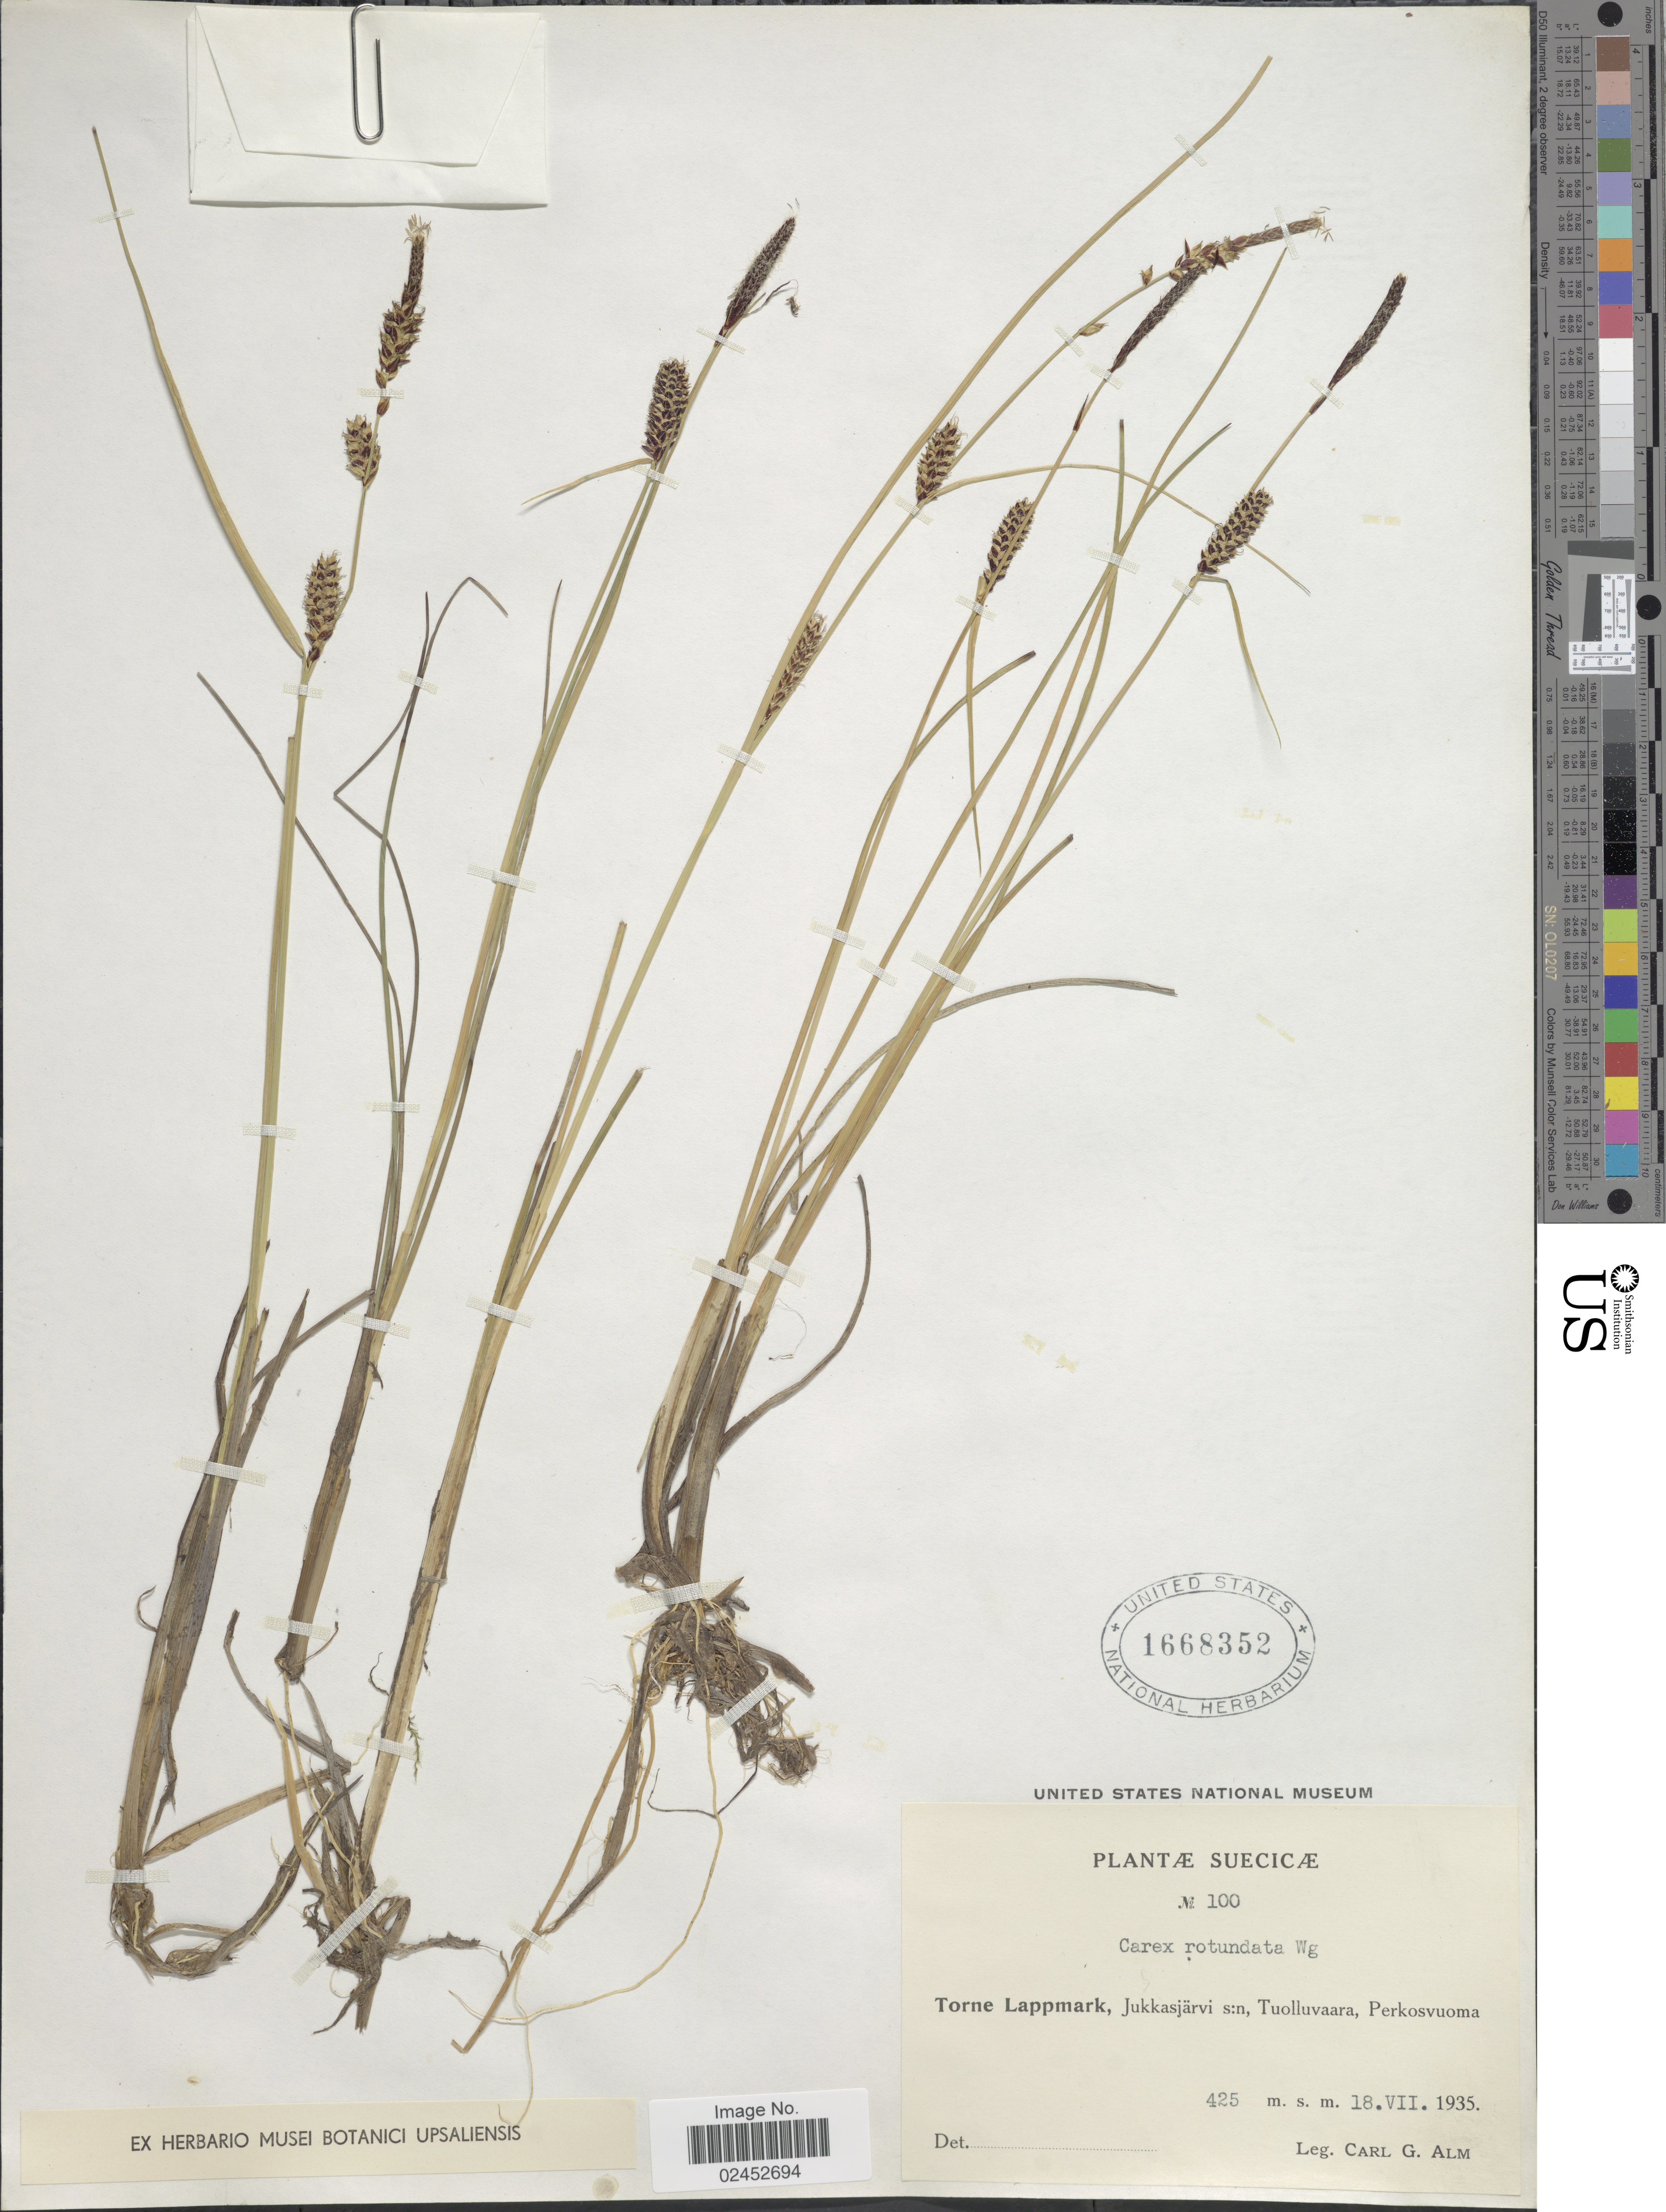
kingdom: Plantae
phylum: Tracheophyta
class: Liliopsida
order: Poales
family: Cyperaceae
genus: Carex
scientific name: Carex rotundata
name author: Wahlenb.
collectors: C. G. Alm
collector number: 100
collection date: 1935-07-18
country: Sweden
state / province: Norrbotten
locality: Suecicae, Torne Lappmark, Jukkasjarvi s:n, Tuolluvaara, Perkosvuoma.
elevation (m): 425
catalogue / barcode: US 1668352